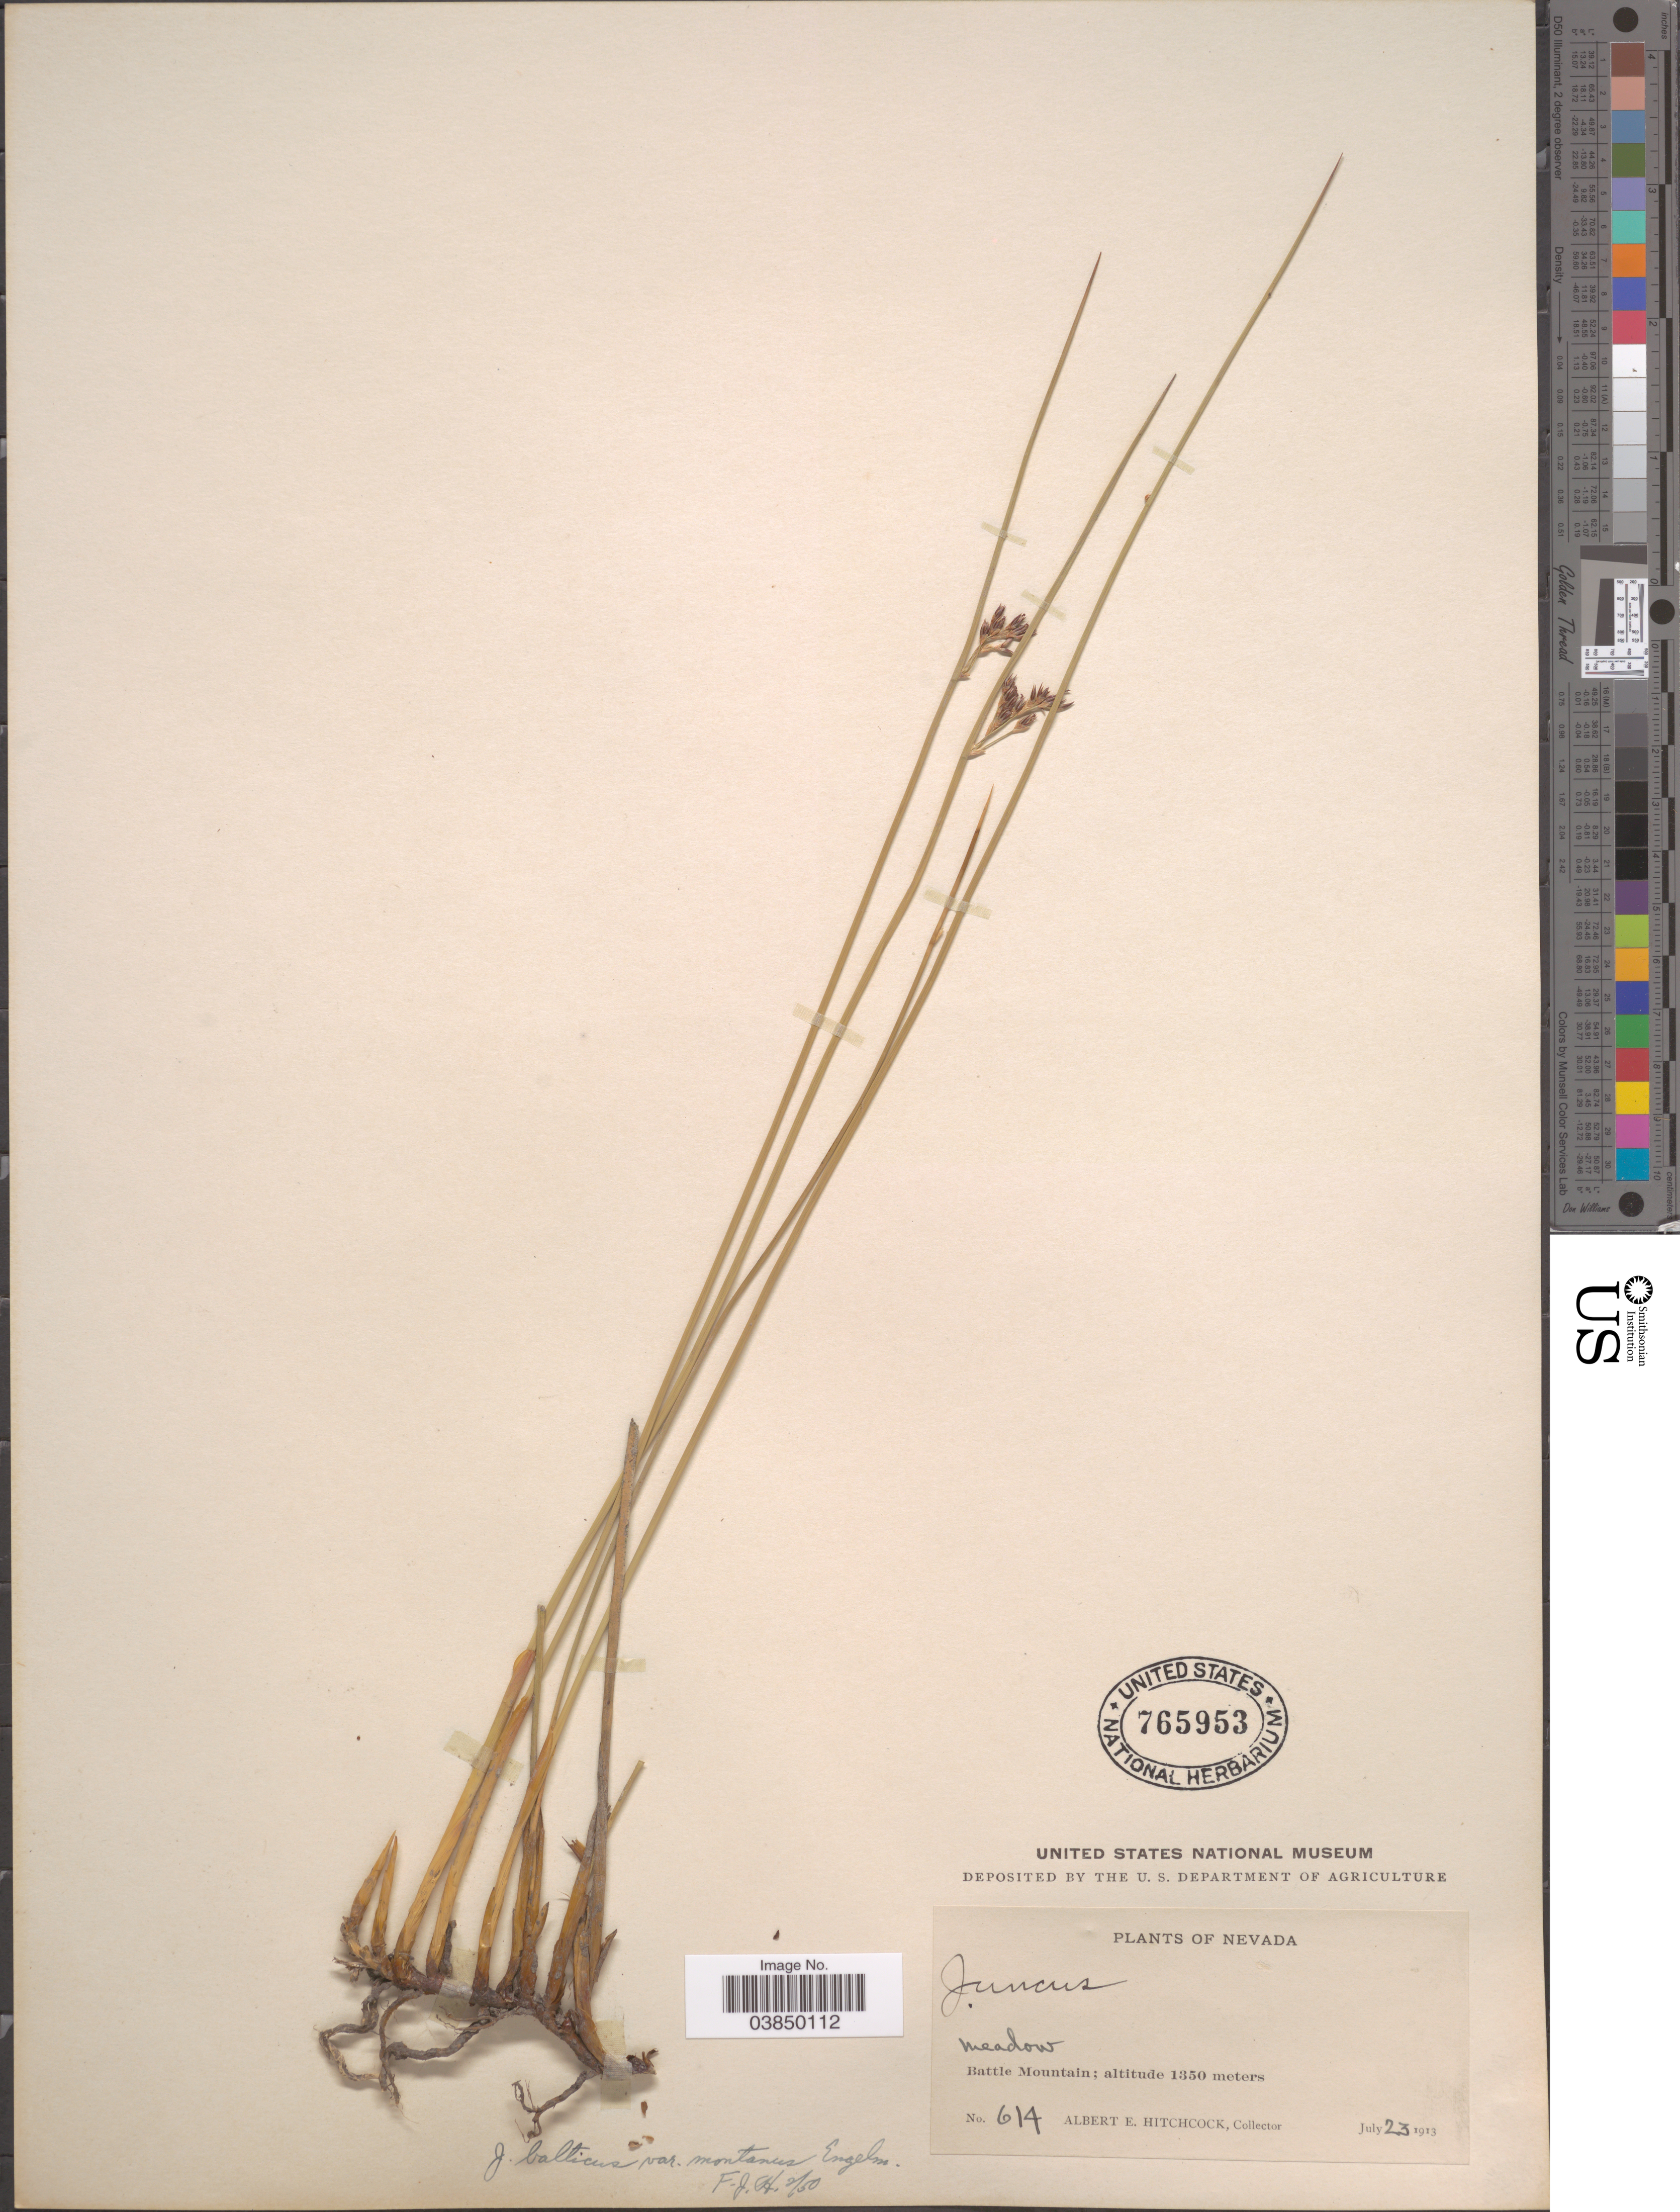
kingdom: Plantae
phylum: Tracheophyta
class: Liliopsida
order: Poales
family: Juncaceae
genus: Juncus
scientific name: Juncus balticus var. montanus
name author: Engelm.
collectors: A. Hitchcock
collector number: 614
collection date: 1913-07-23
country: United States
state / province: Nevada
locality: Meadow. Battle Mountain.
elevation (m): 1350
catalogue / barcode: US 765953